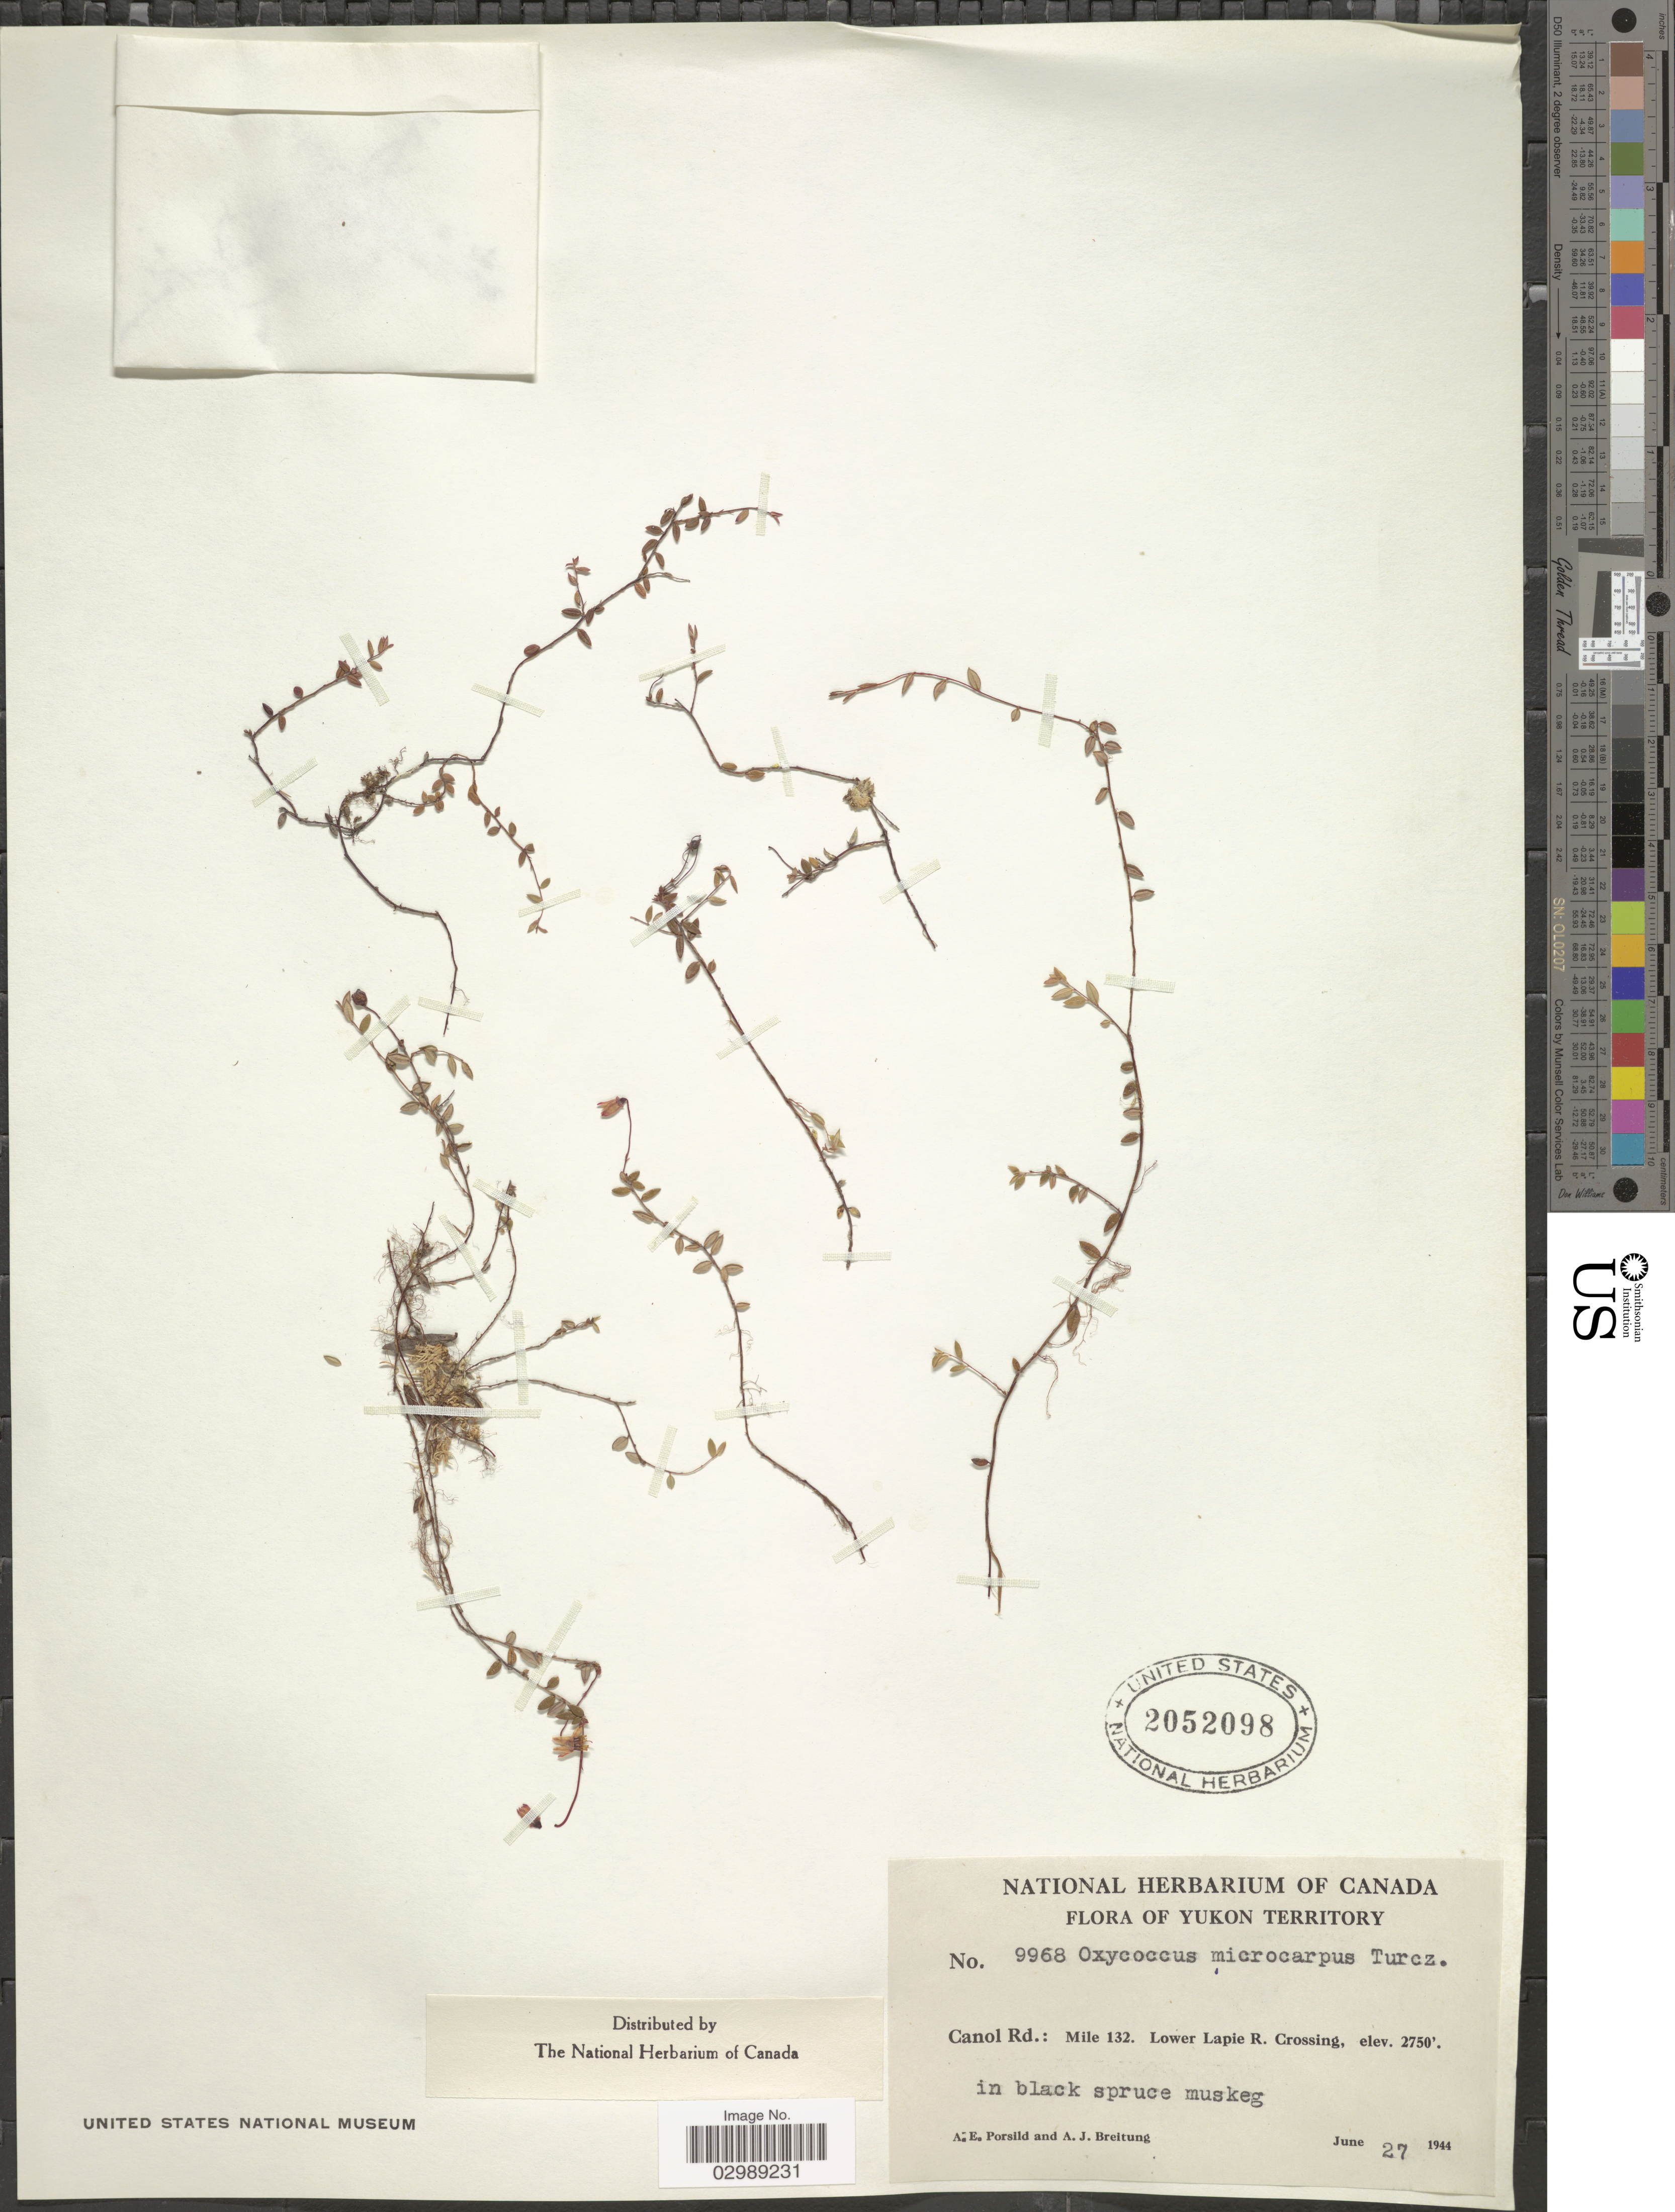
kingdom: Plantae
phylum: Tracheophyta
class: Magnoliopsida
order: Ericales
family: Ericaceae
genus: Vaccinium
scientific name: Vaccinium oxycoccos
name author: L.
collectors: A. E. Porsild & A. Breitung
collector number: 9968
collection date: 1944-06-27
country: Canada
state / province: Yukon Territory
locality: Canol Rd.: Mile 132. Lower Lapie R. Crossing.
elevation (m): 838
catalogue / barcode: US 2052098